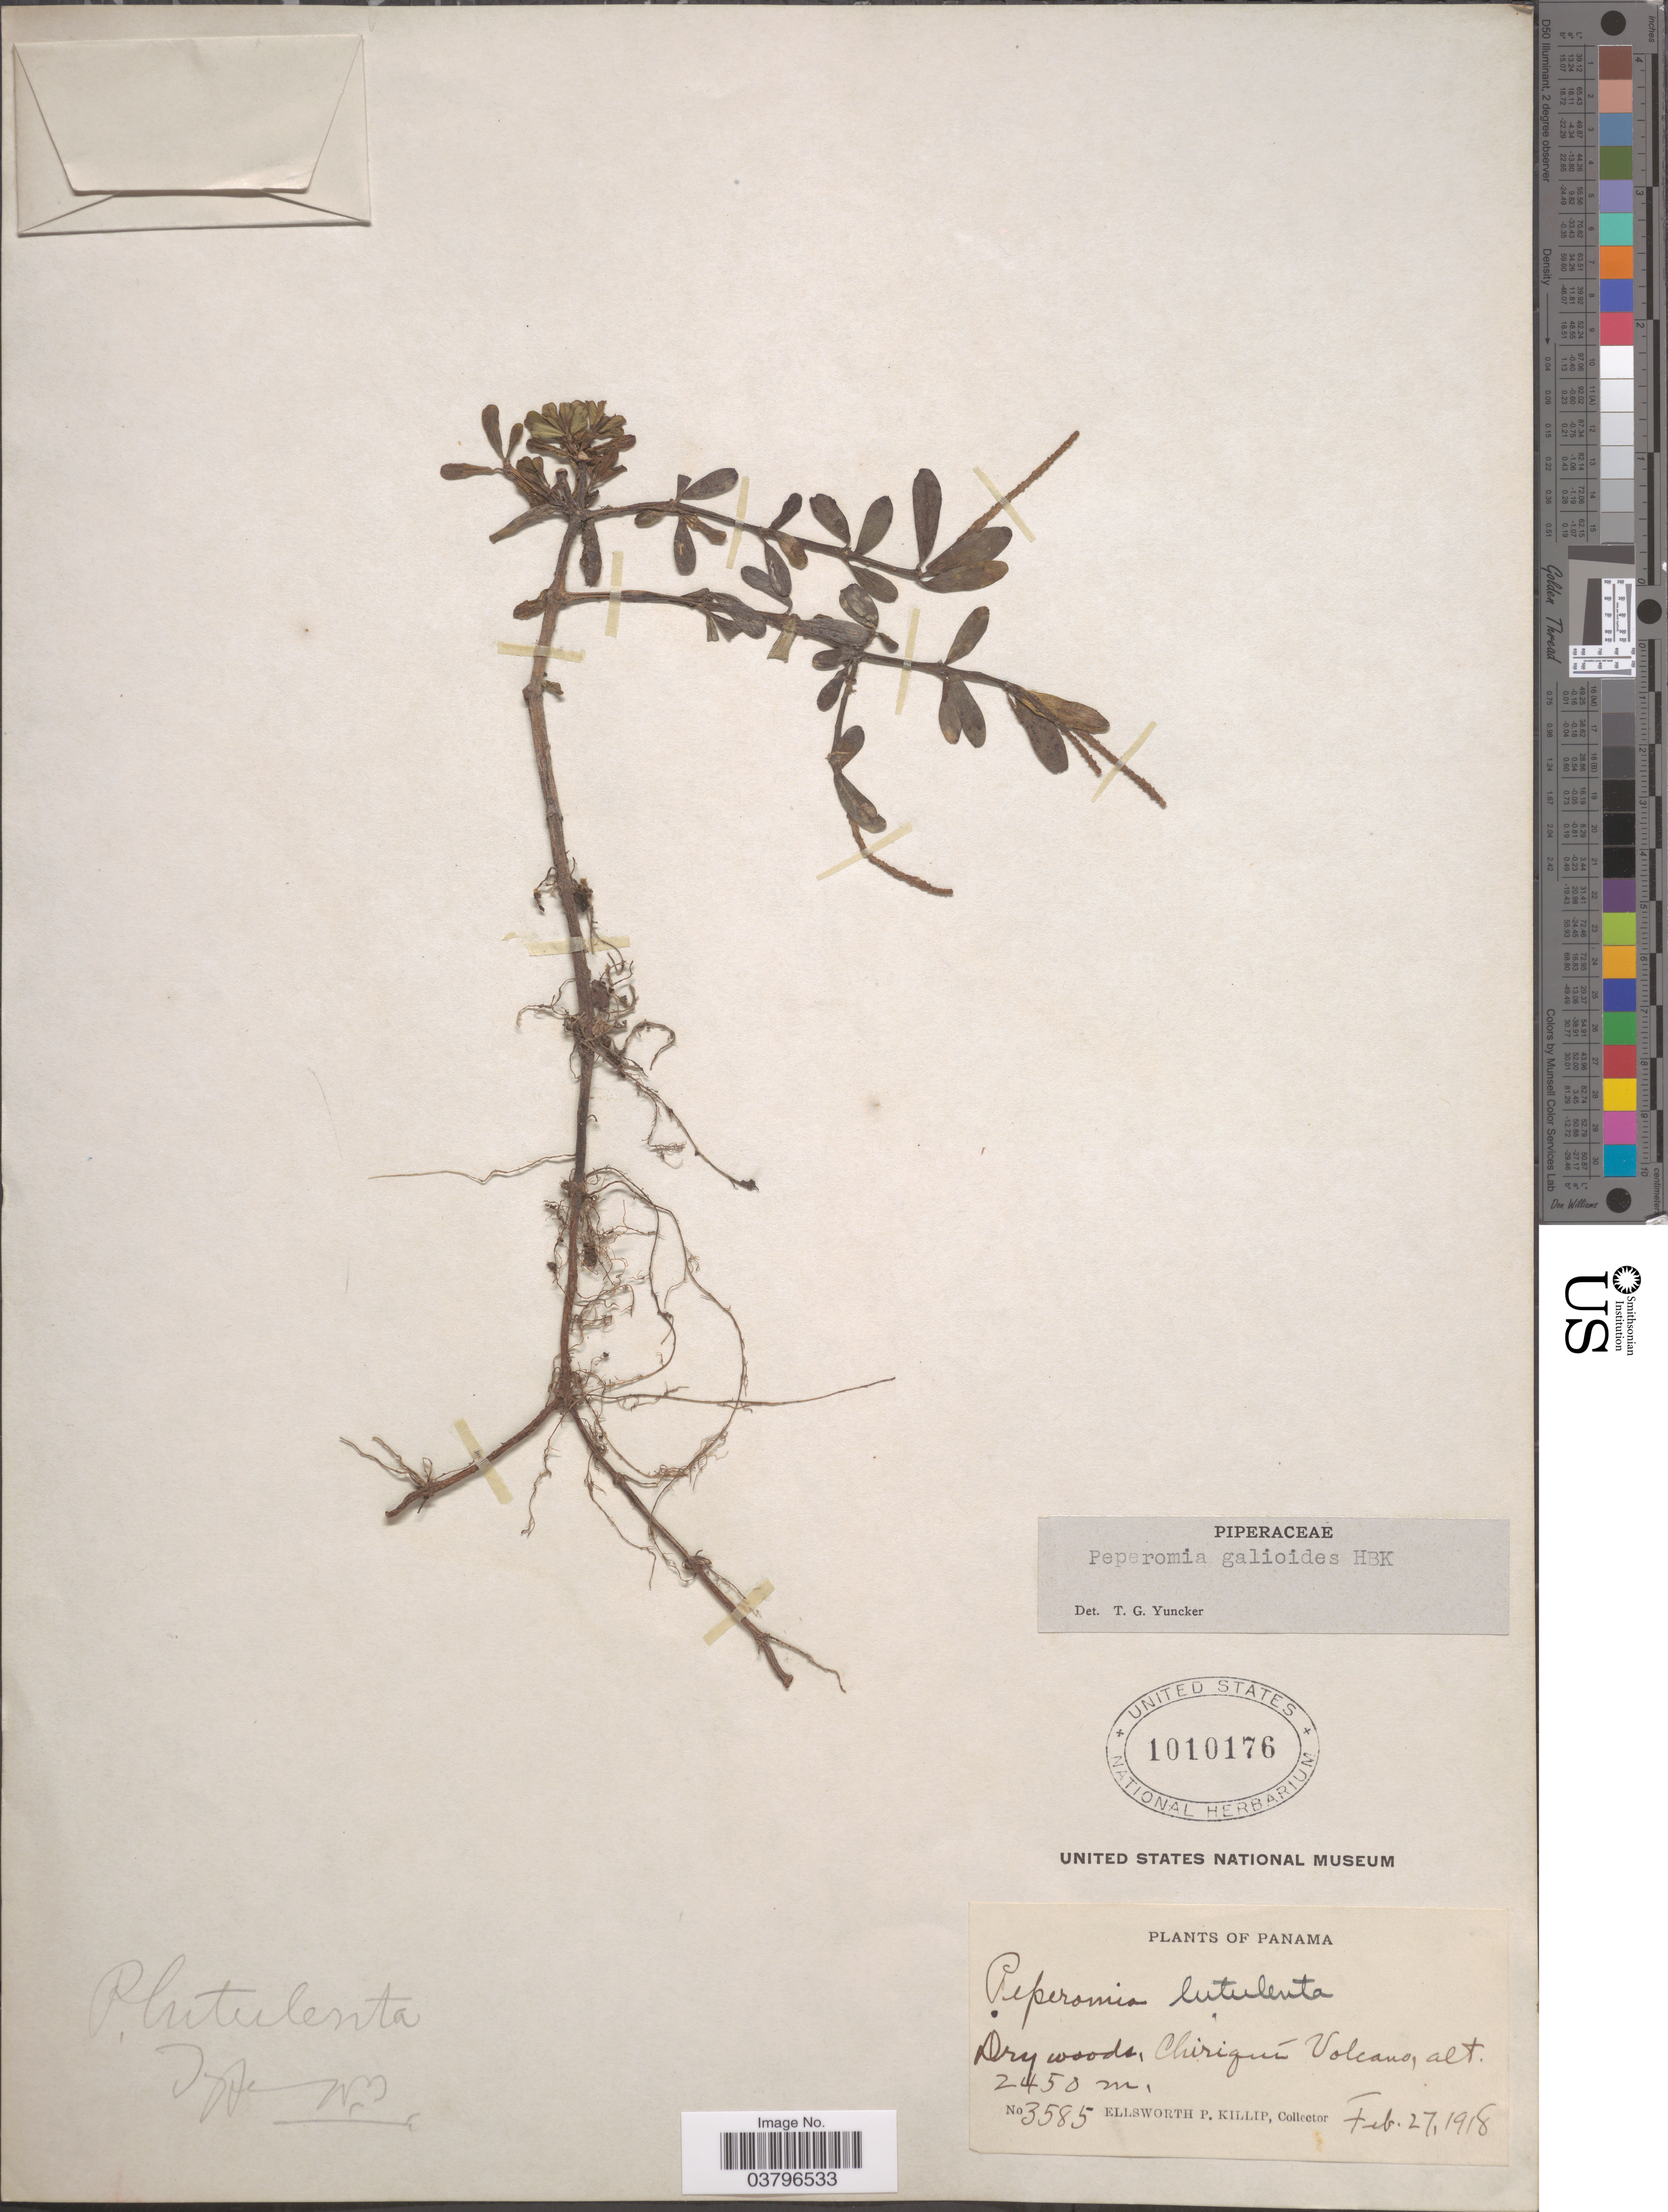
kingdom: Plantae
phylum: Tracheophyta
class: Magnoliopsida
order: Piperales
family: Piperaceae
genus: Peperomia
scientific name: Peperomia leptophylla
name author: Miq.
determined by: Jiménez, José Estaban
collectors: E. P. Killip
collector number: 3585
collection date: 1918-02-27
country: Panama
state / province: Chiriqui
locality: Chiriquí Volcano.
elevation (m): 2450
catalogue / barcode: US 1010176